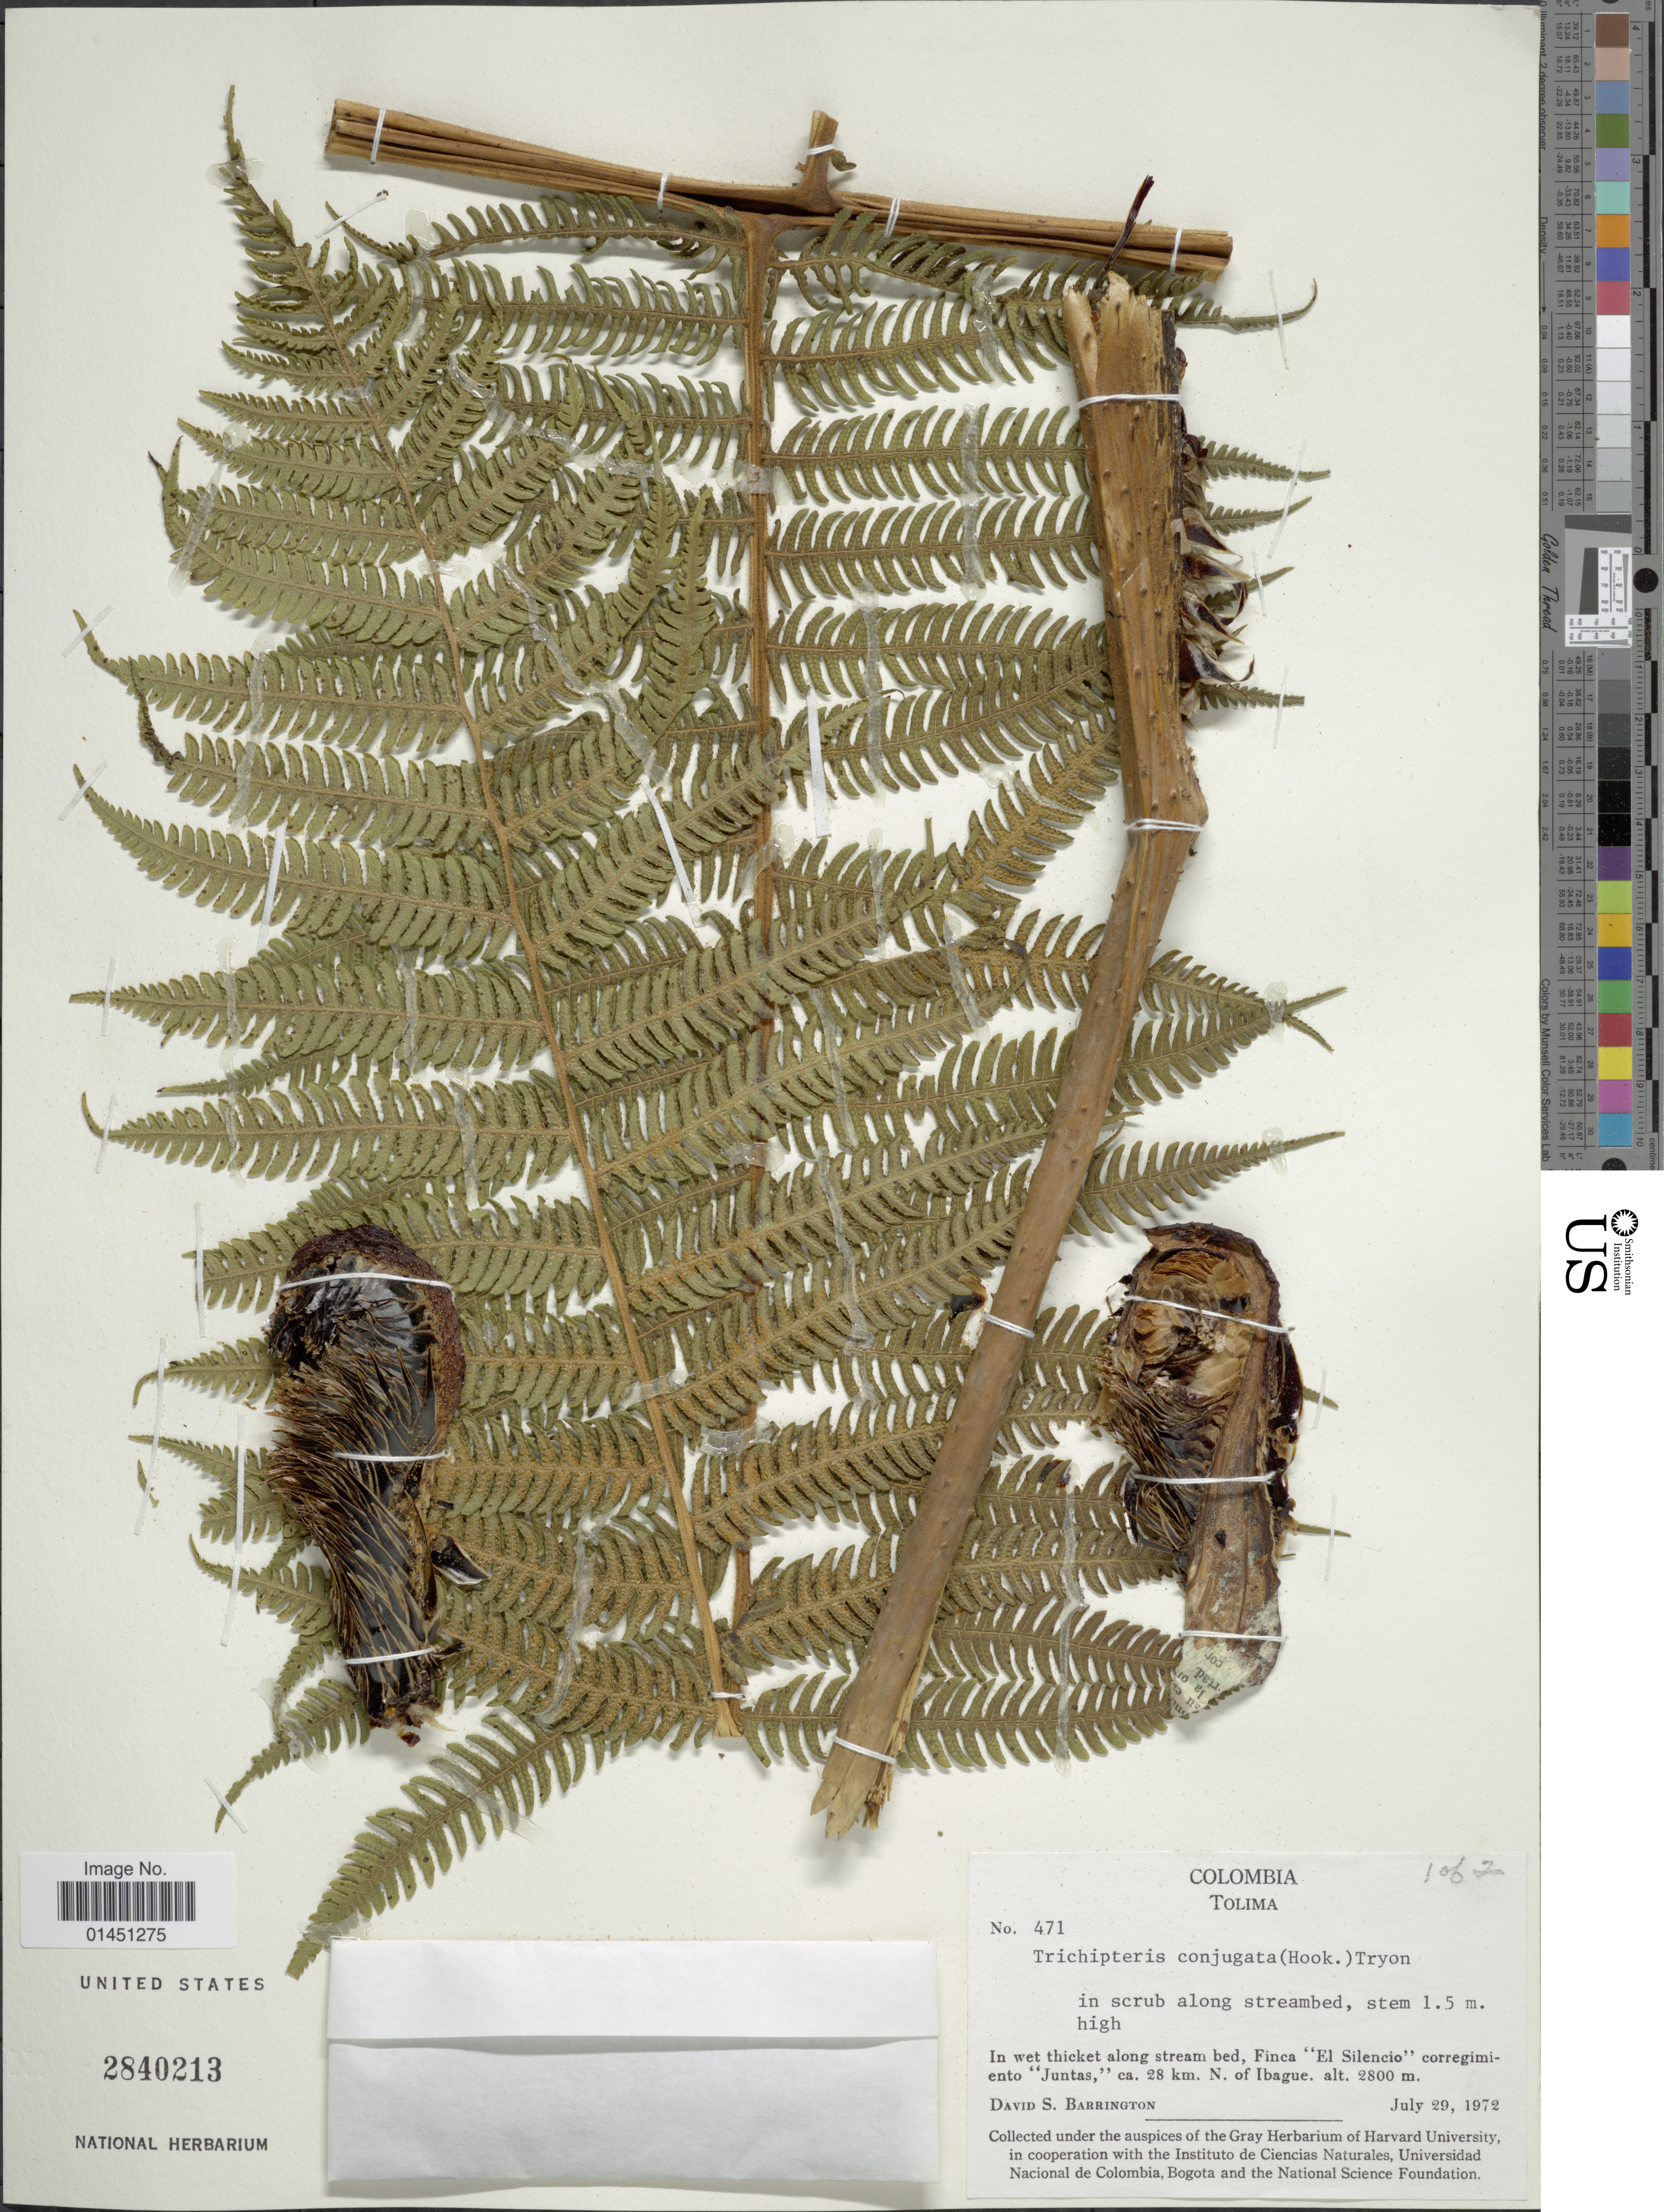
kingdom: Plantae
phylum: Tracheophyta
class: Polypodiopsida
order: Cyatheales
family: Cyatheaceae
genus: Cyathea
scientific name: Cyathea conjugata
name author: (Hook.) Domin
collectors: D. S. Barrington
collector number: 471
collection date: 1972-07-20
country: Colombia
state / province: Tolima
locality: In wet thicket along stream bed, Finca "El Silencio" corregimiento "Juntas", ca. 28 km. N of Ibague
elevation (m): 2800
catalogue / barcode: US 2840213